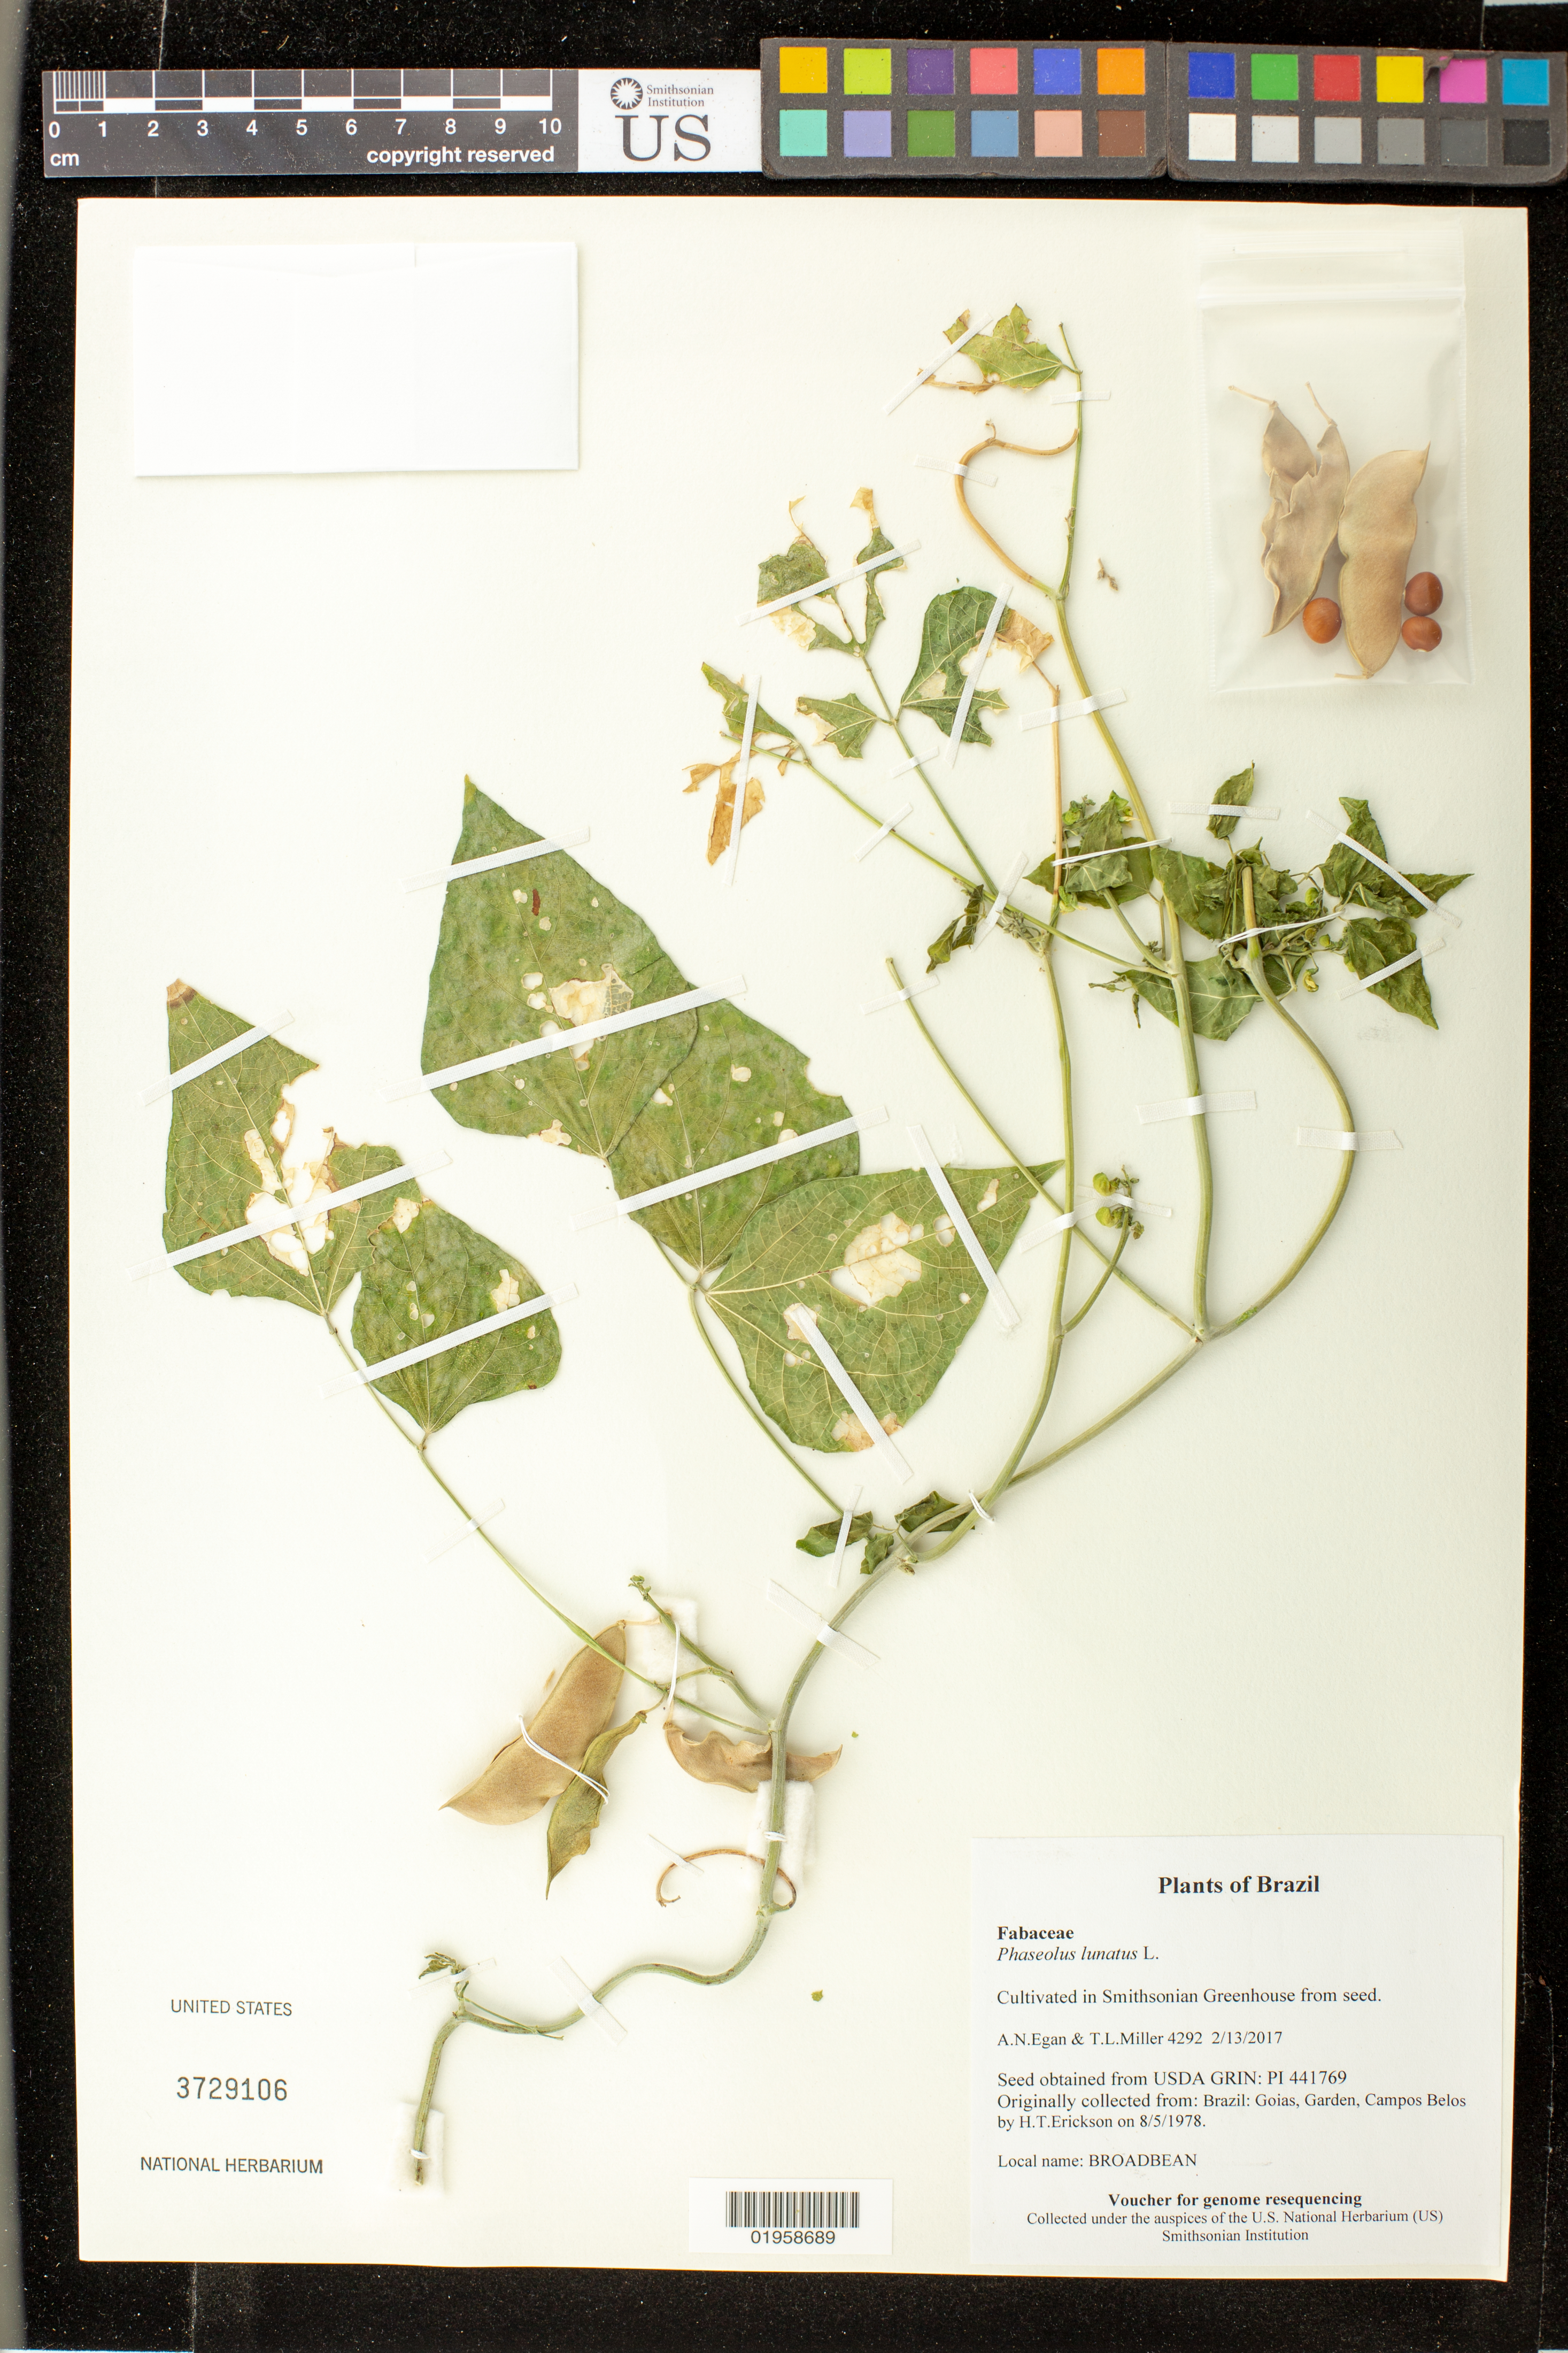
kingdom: Plantae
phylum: Tracheophyta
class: Magnoliopsida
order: Fabales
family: Fabaceae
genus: Phaseolus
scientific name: Phaseolus lunatus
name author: L.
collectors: A. N. Egan & T. L. Miller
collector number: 4292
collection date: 2017-02-13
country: United States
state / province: Maryland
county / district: Prince George's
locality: Smithsonian's Museum Support Ctr; 4210 Suitland Pkwy., NMNH Botany Research Greenhouses. Suitland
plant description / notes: Originally collected in Brazil, Goias, Garden, Campos Belos on 1978-08-05. H.T.Erickson (collector); Grown from seed acquired from the USDA's GRIN seed bank.; Broadbean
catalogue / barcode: US 3729106